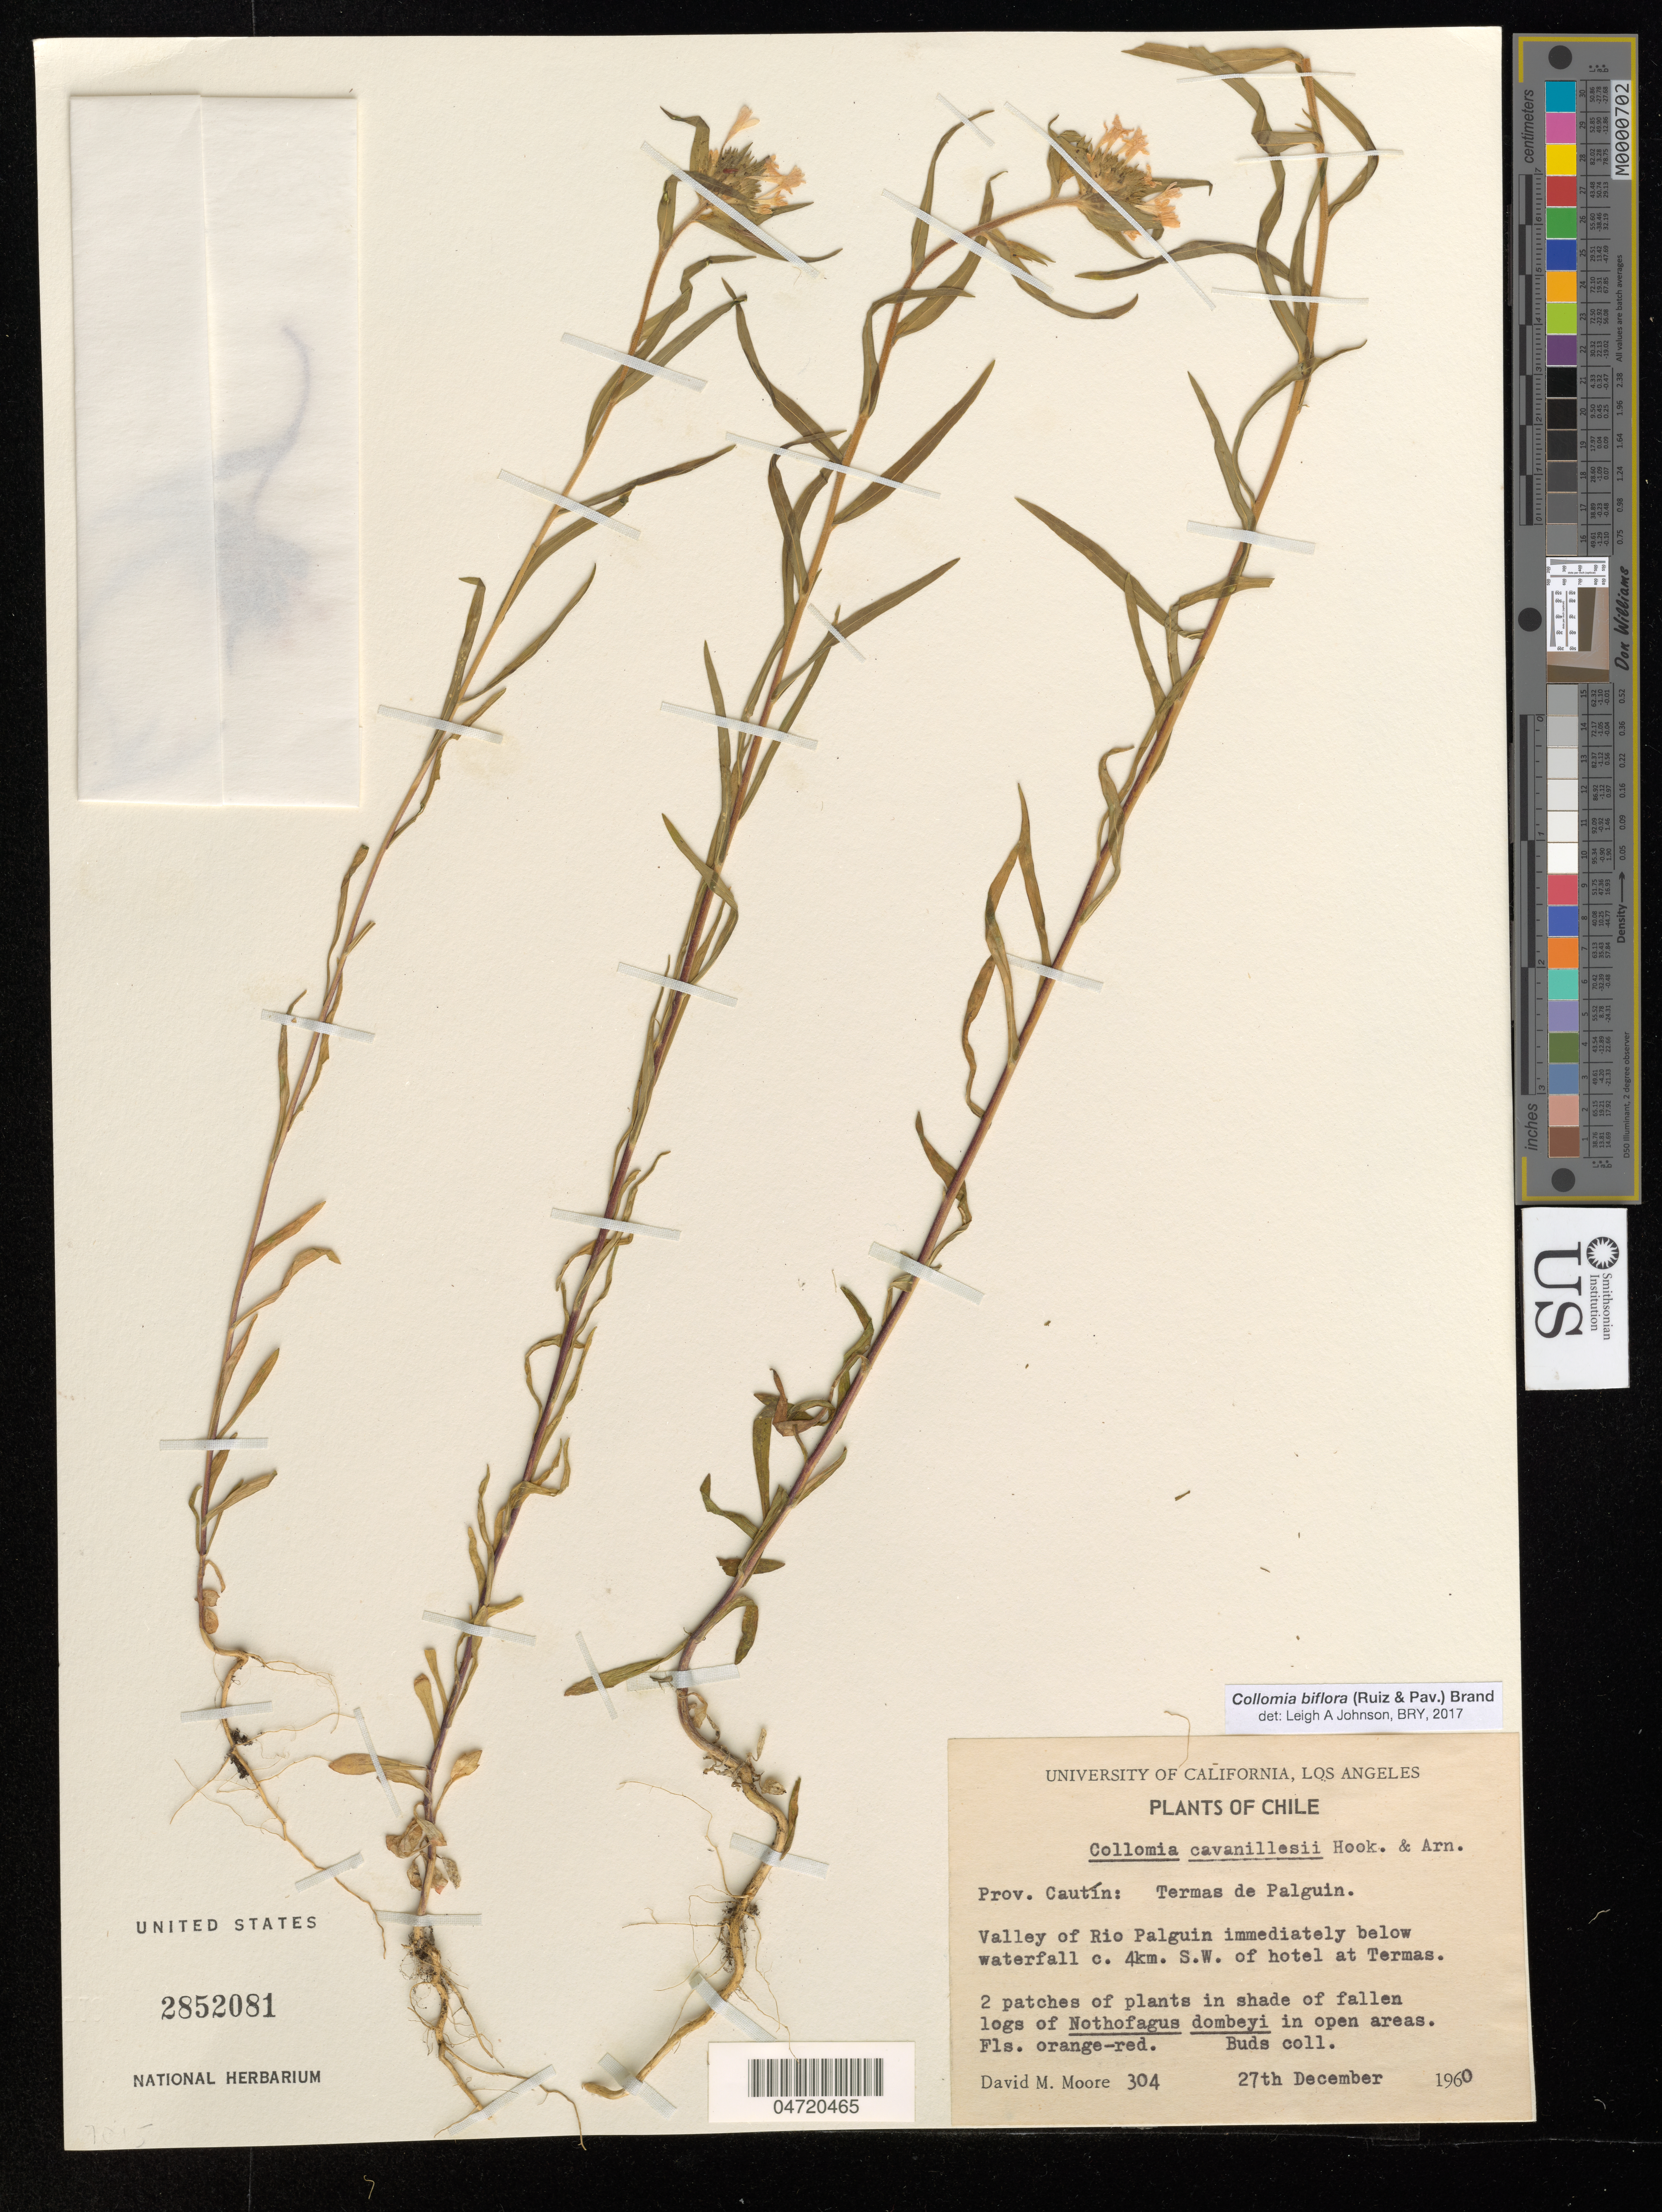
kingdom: Plantae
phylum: Tracheophyta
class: Magnoliopsida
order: Ericales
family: Polemoniaceae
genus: Collomia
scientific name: Collomia biflora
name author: (Ruiz & Pav.) Brand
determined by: Johnson, Leigh Alma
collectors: D. Moore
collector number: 304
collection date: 1960-12-27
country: Chile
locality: Prov. Cautín: Termas de Palguin. Valley of Rio Palguin immediately below waterfall c. 4km. S.W. of hotel at Termas.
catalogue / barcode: US 2852081